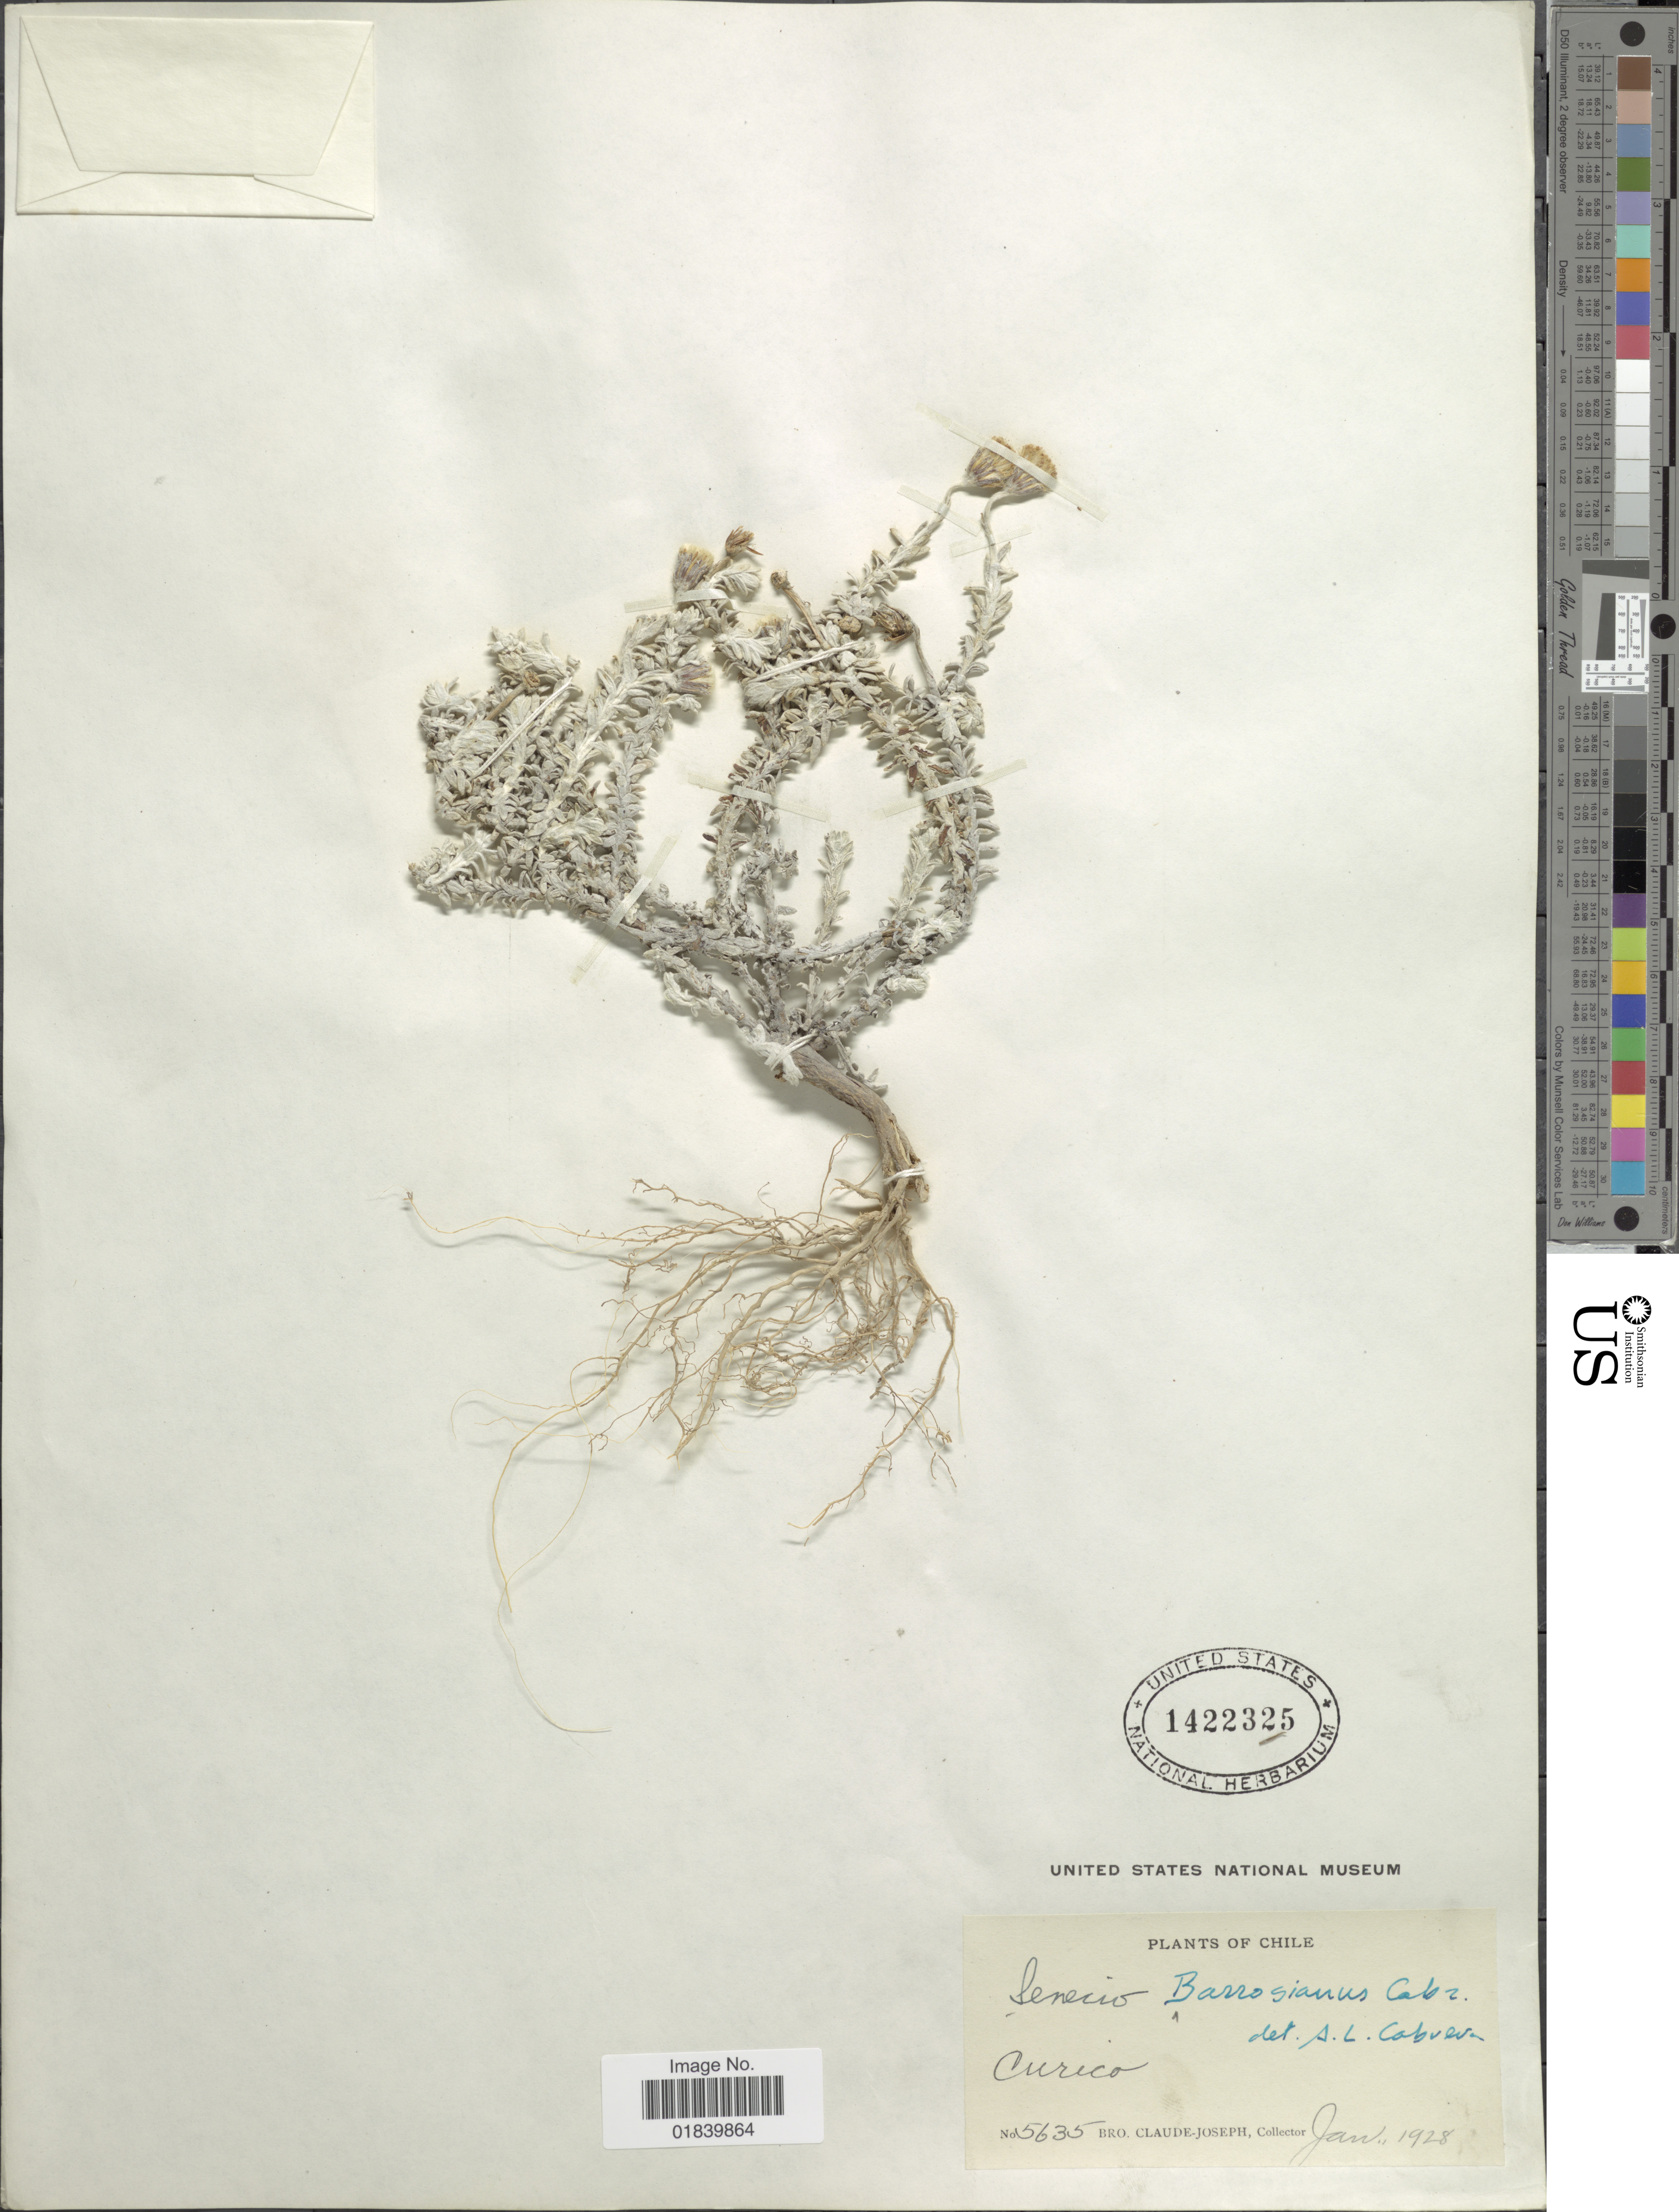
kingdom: Plantae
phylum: Tracheophyta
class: Magnoliopsida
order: Asterales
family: Asteraceae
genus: Senecio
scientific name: Senecio barrosianus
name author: Cabrera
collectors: Bro. Claude-Joseph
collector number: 5635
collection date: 1928-01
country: Chile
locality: Chile.Curico.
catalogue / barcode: US 1422325